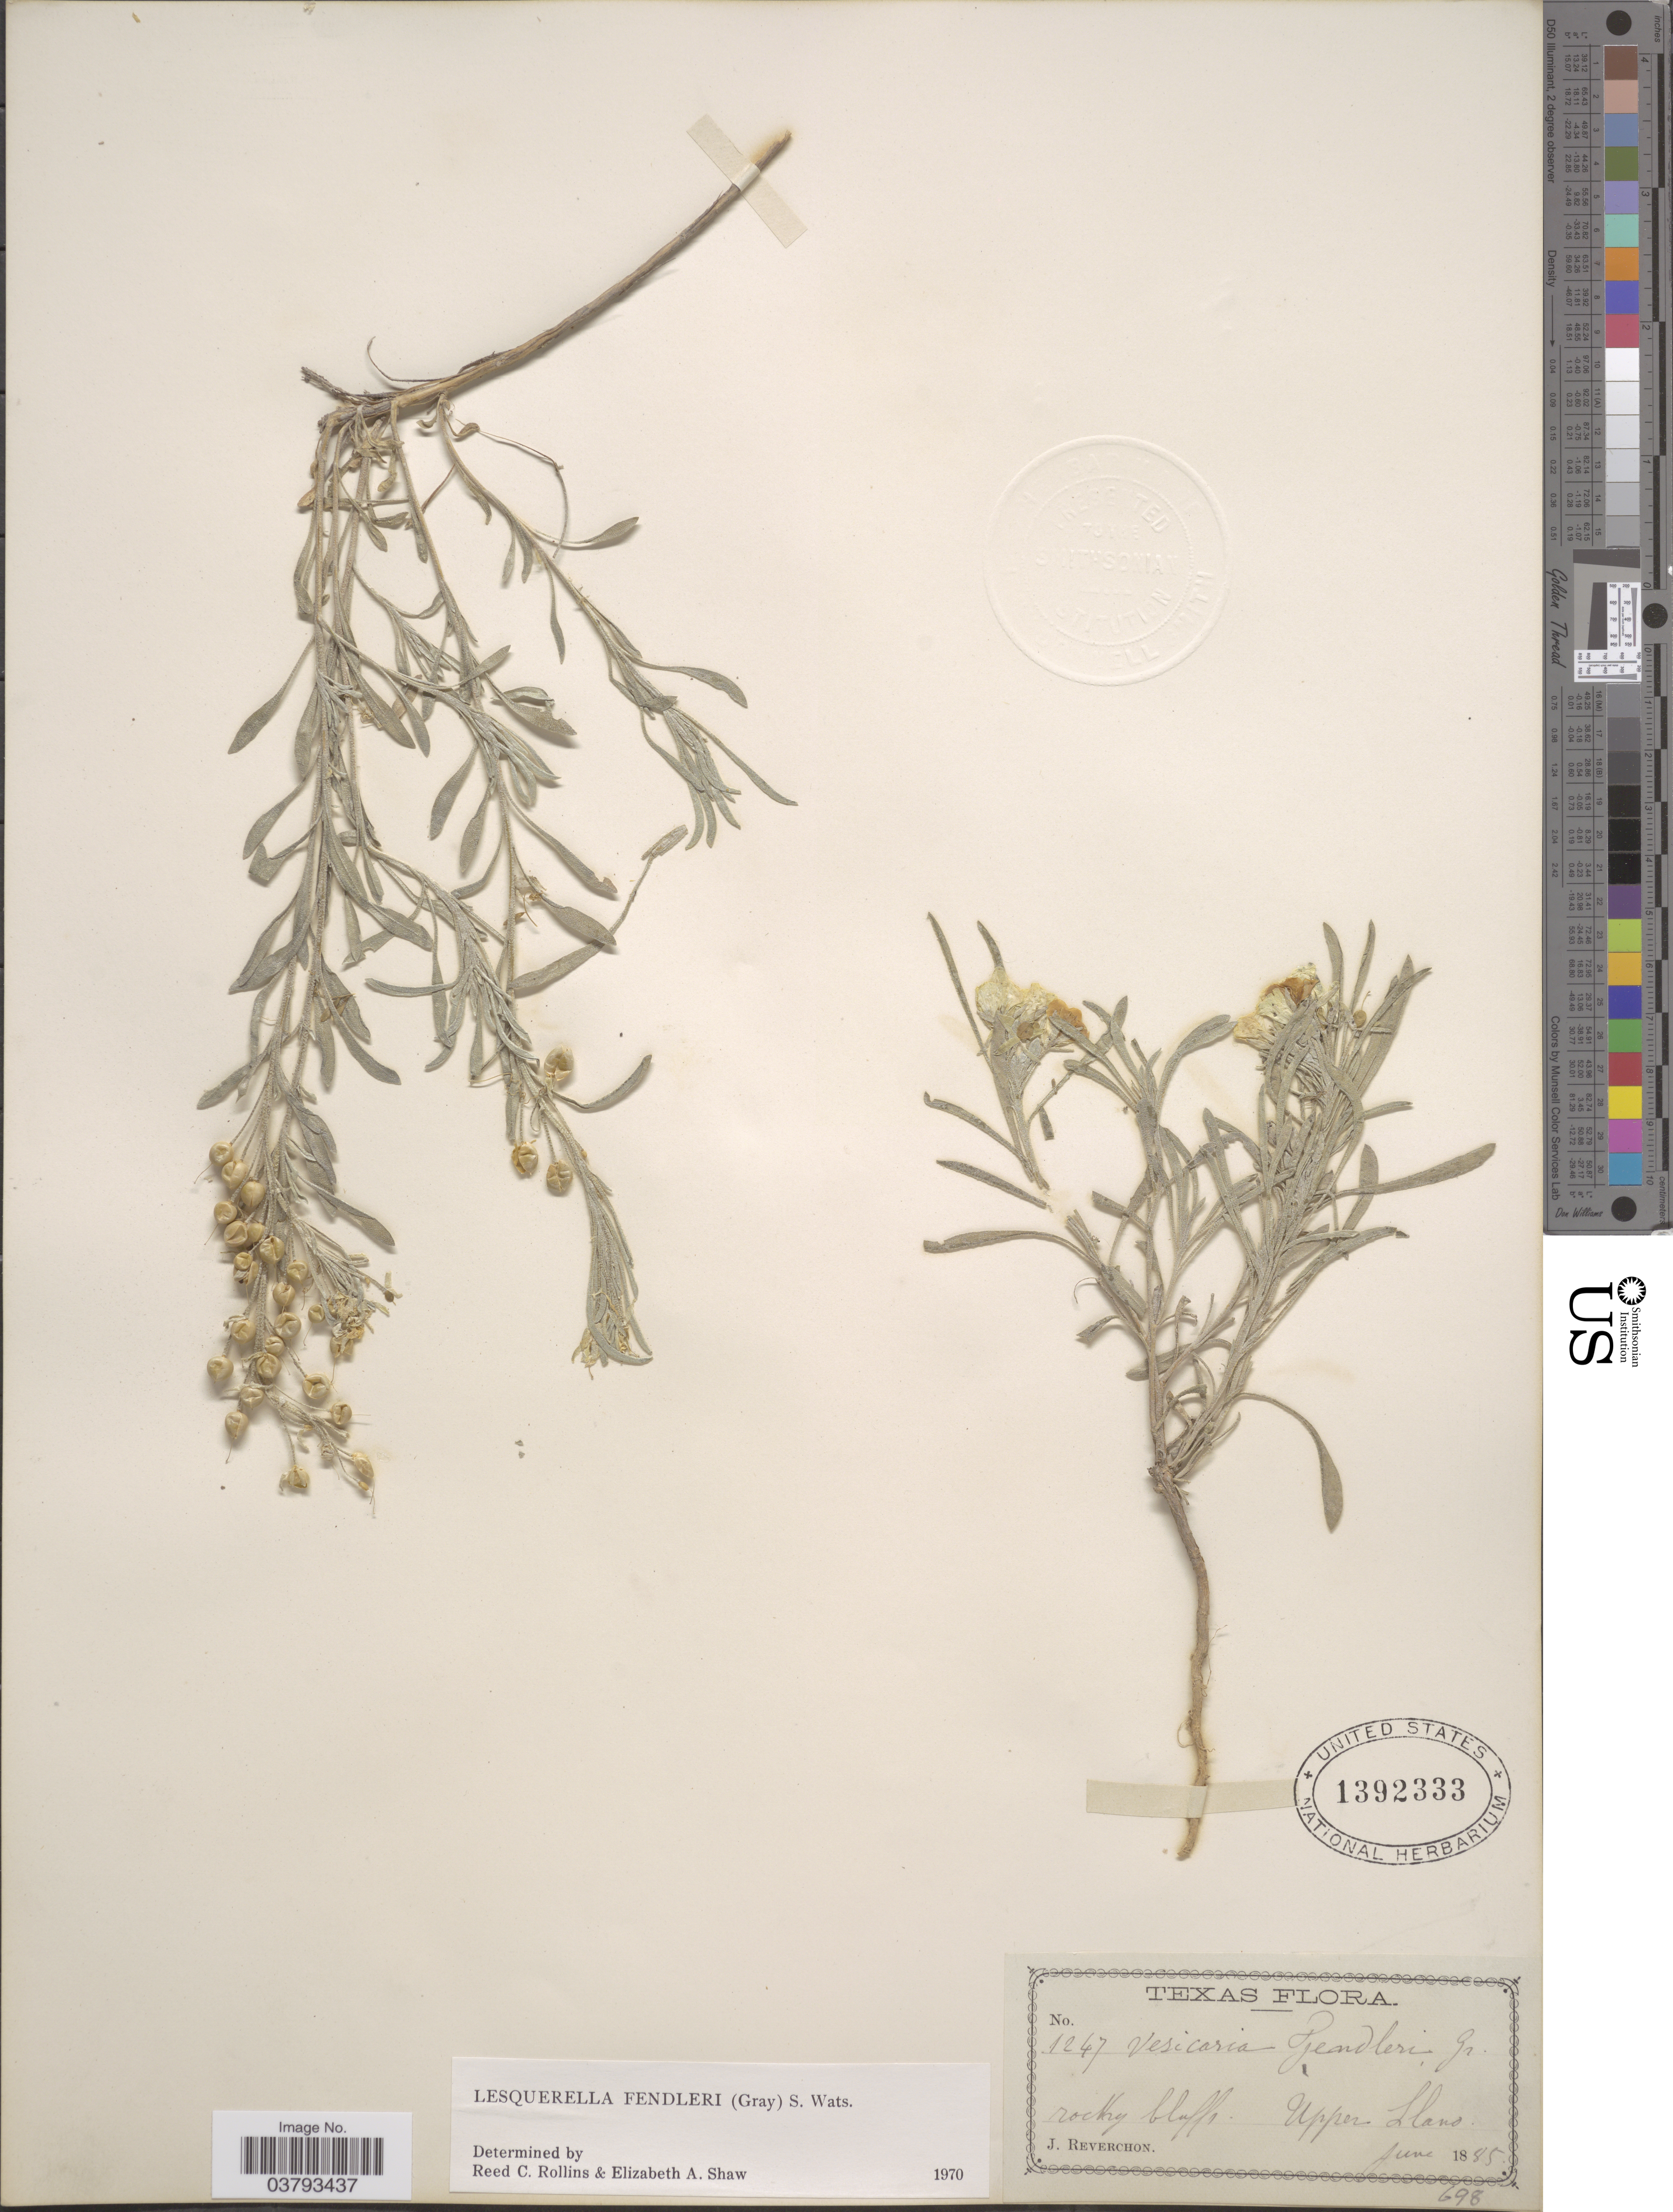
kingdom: Plantae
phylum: Tracheophyta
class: Magnoliopsida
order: Brassicales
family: Brassicaceae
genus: Lesquerella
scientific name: Lesquerella fendleri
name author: (A. Gray) S. Watson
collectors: J. Reverchon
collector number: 1247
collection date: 1885-06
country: United States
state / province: Texas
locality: Rocky bluffs. Upper Llano.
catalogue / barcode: US 1392333